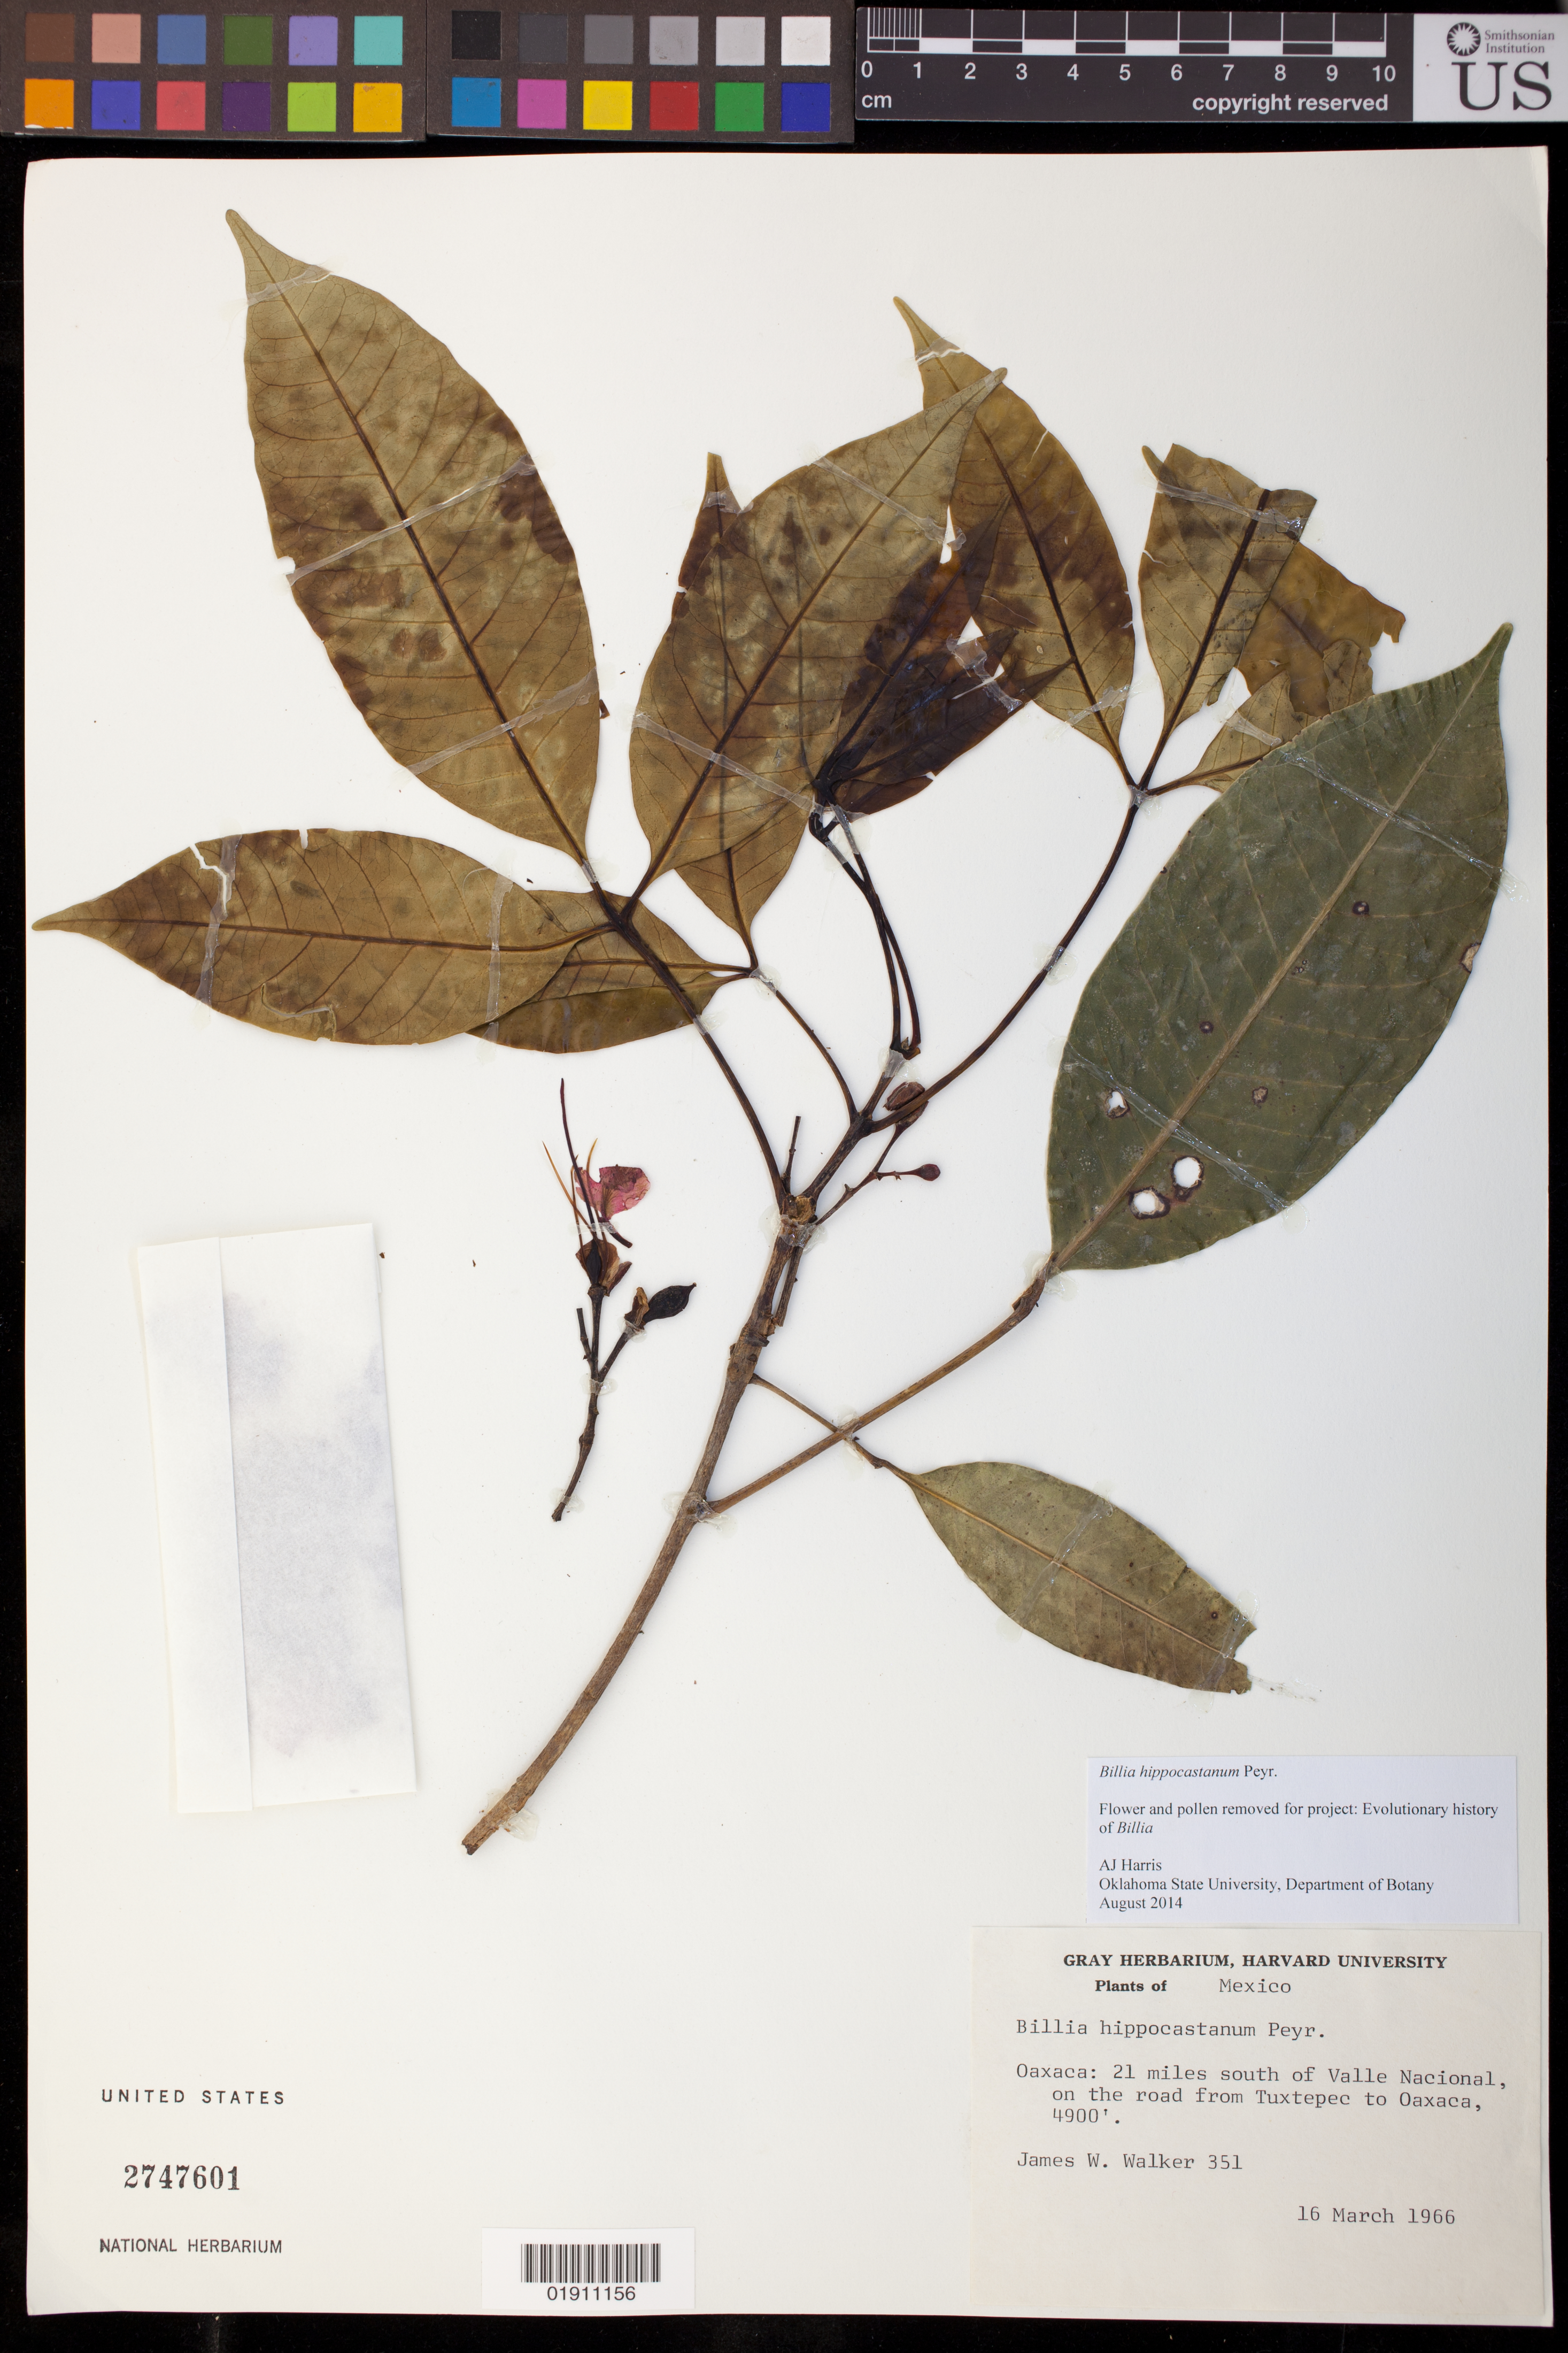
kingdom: Plantae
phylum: Tracheophyta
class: Magnoliopsida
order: Sapindales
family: Sapindaceae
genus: Billia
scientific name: Billia hippocastanum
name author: Peyr.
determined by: Harris, A. J.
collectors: J. W. Walker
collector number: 351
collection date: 1966-03-16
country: Mexico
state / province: Oaxaca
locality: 21 miles south of Valle Nacional, on the road from Tuxtepec to Oaxaca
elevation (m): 1494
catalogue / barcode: US 2747601